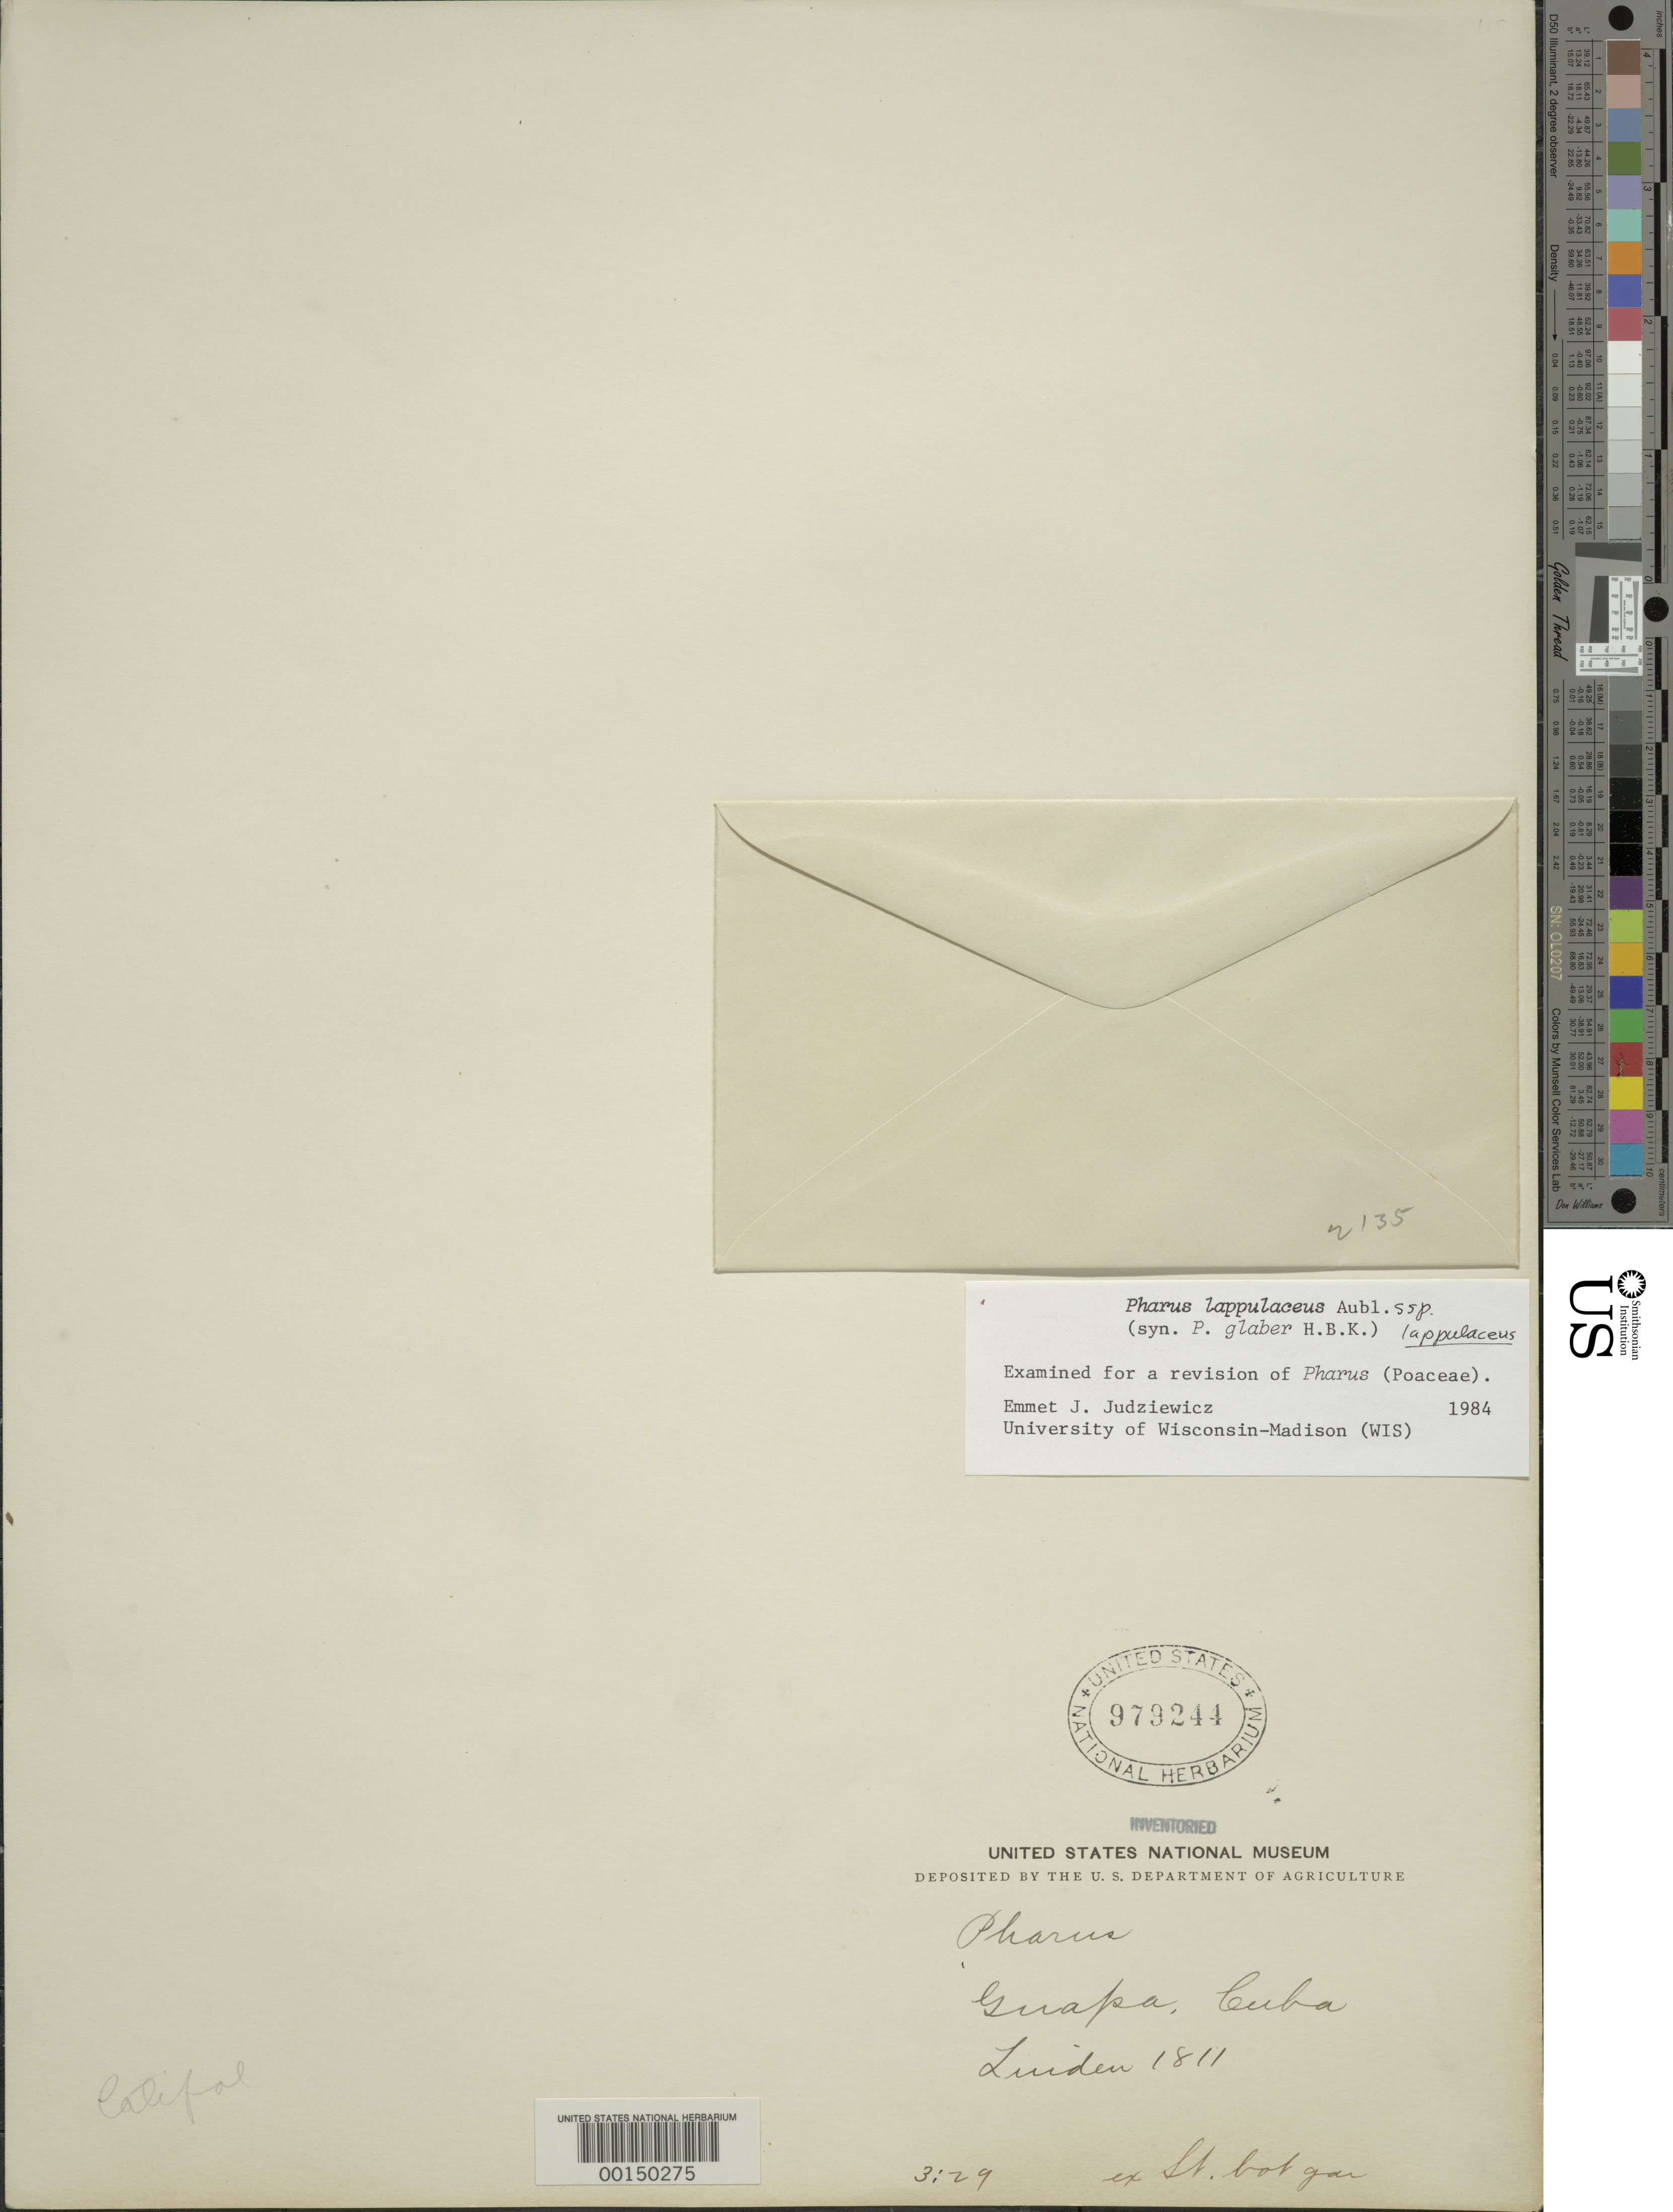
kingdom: Plantae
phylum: Tracheophyta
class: Liliopsida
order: Poales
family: Poaceae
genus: Pharus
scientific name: Pharus lappulaceus subsp. lappulaceus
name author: Aubl.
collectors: -. Luideu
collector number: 1811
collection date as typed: Mar 1929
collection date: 1929-03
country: Cuba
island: Greater Antilles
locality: Guapa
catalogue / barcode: US 979244